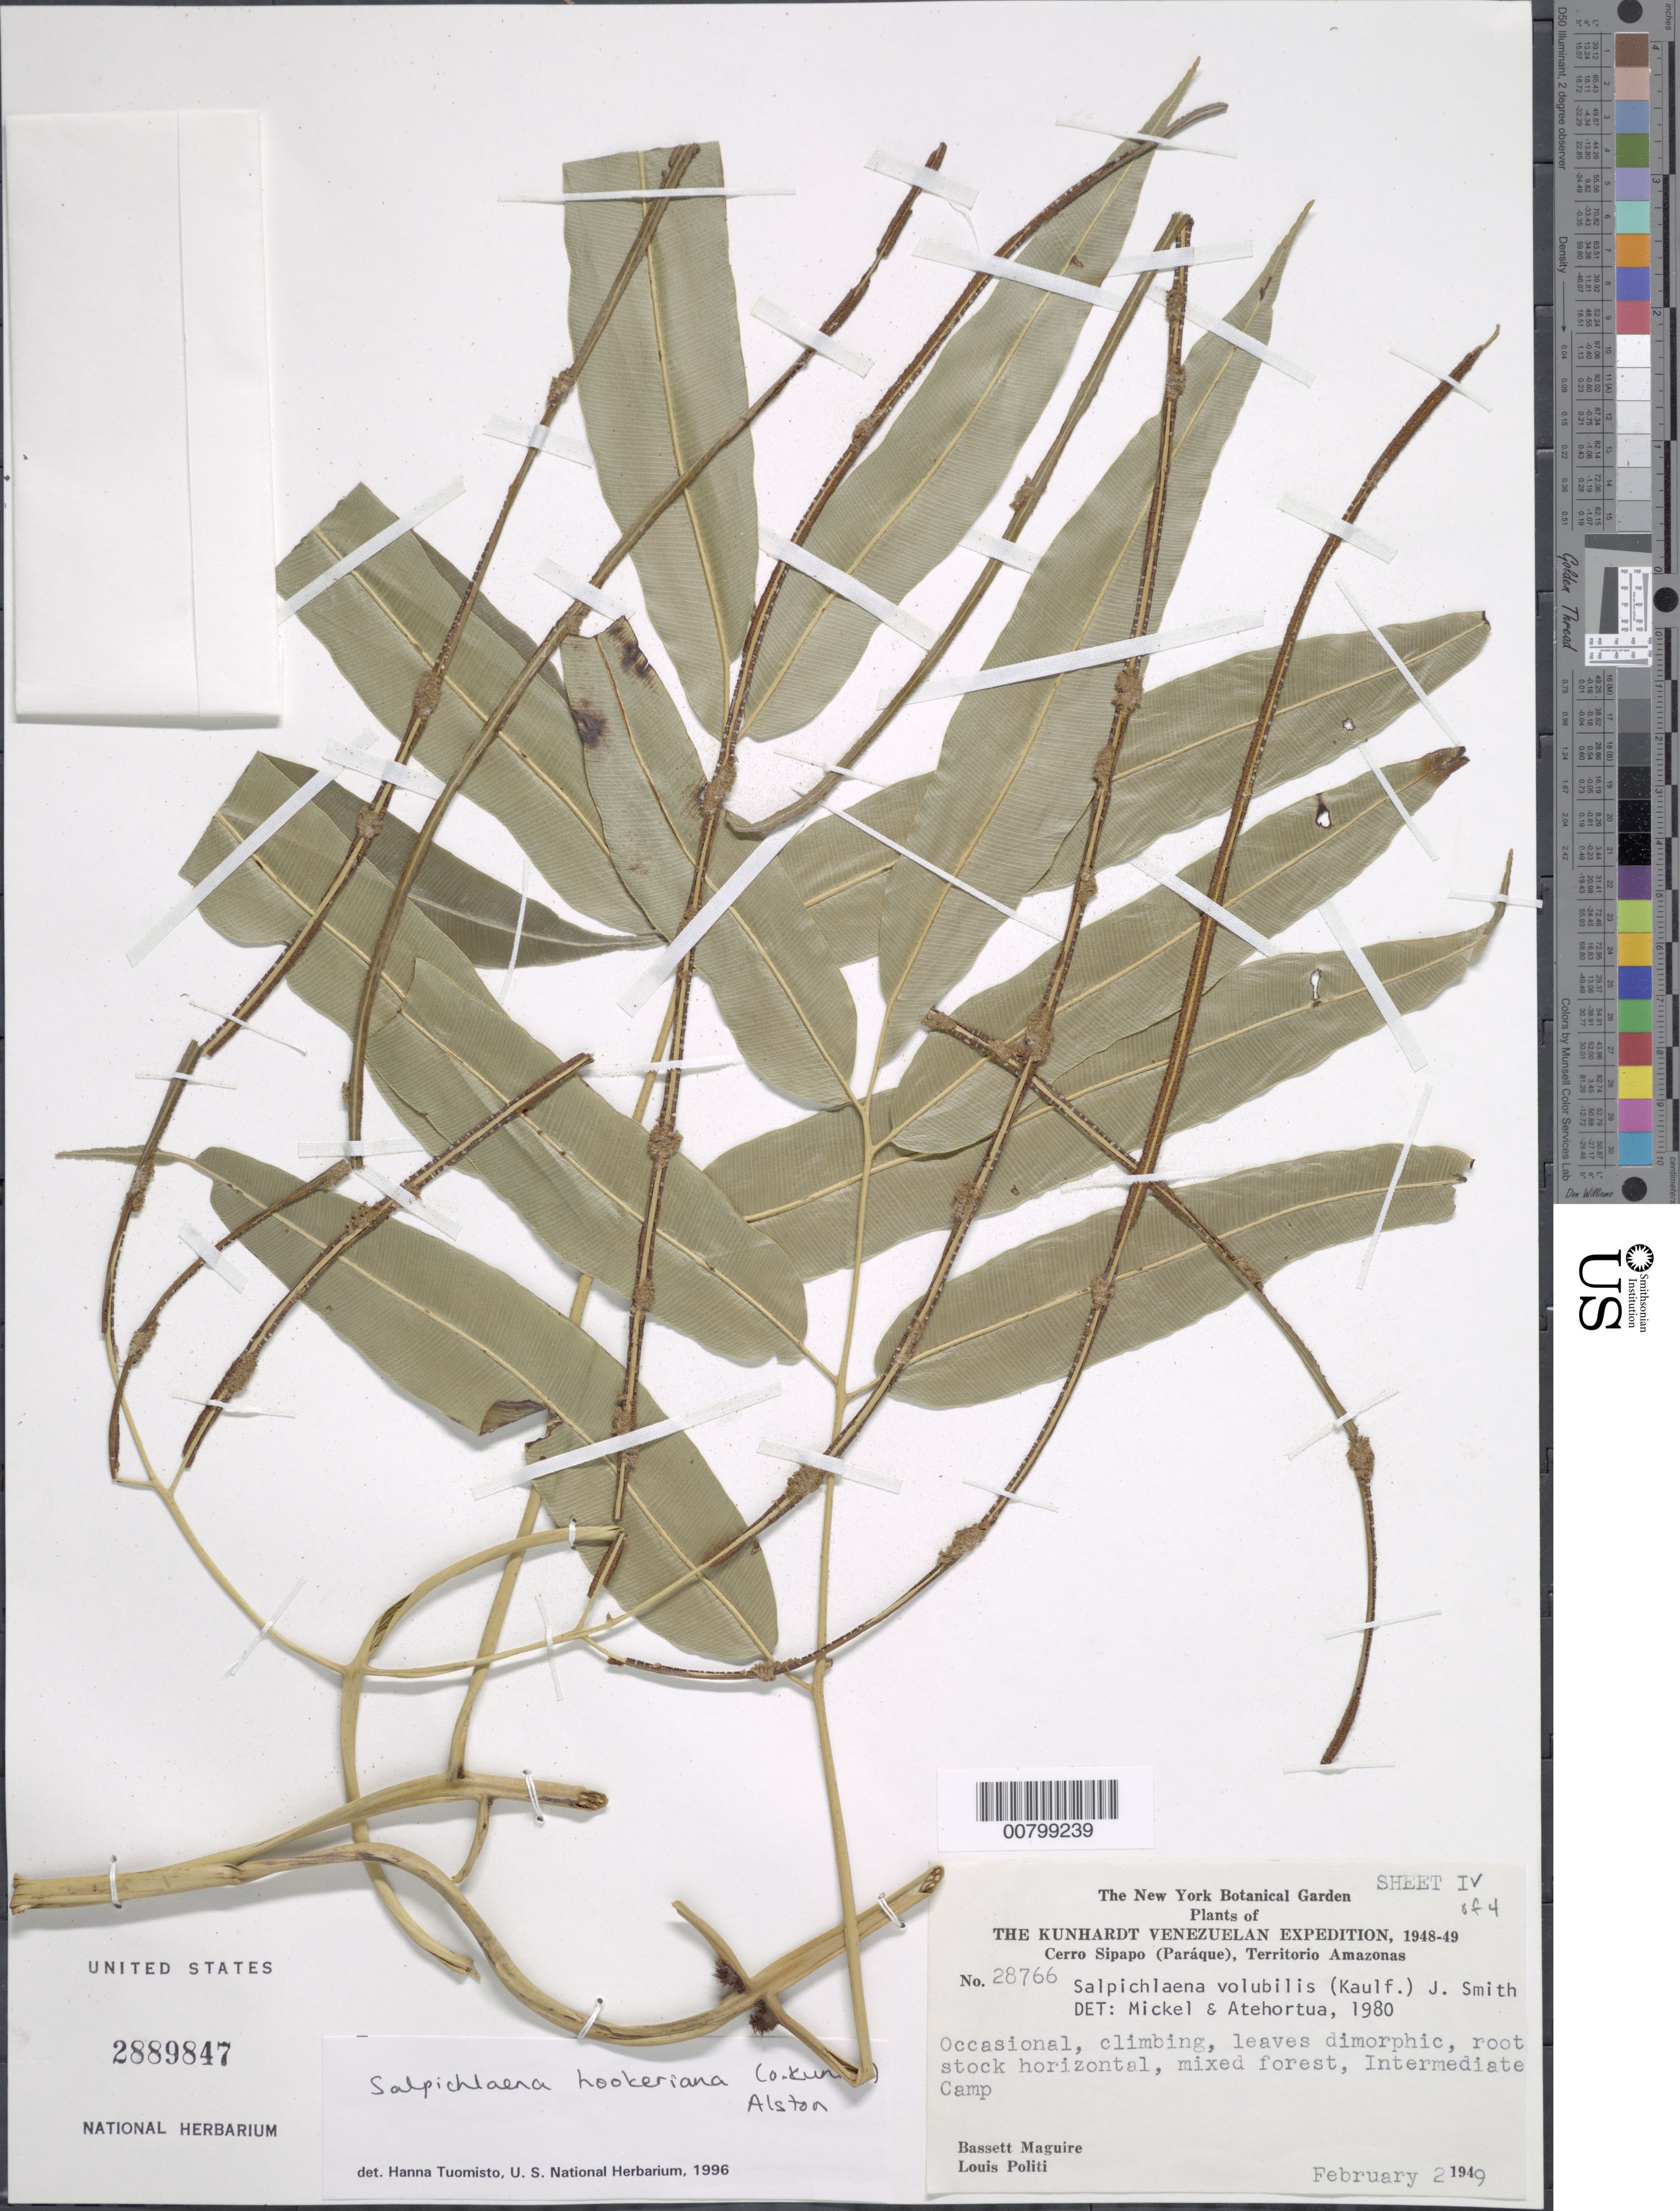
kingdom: Plantae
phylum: Tracheophyta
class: Polypodiopsida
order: Polypodiales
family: Blechnaceae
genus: Salpichlaena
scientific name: Salpichlaena hookeriana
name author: (Kuntze) Alston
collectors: B. Maguire & L. Politi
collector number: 28766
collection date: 1949-02-02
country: Peru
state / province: Amazonas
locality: Cerro Sipapo (Paráque), Occasional, climbing, leaves dimorphic, root stock horizontal, mixed forest, Intermediate Camp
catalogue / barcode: US 2889847